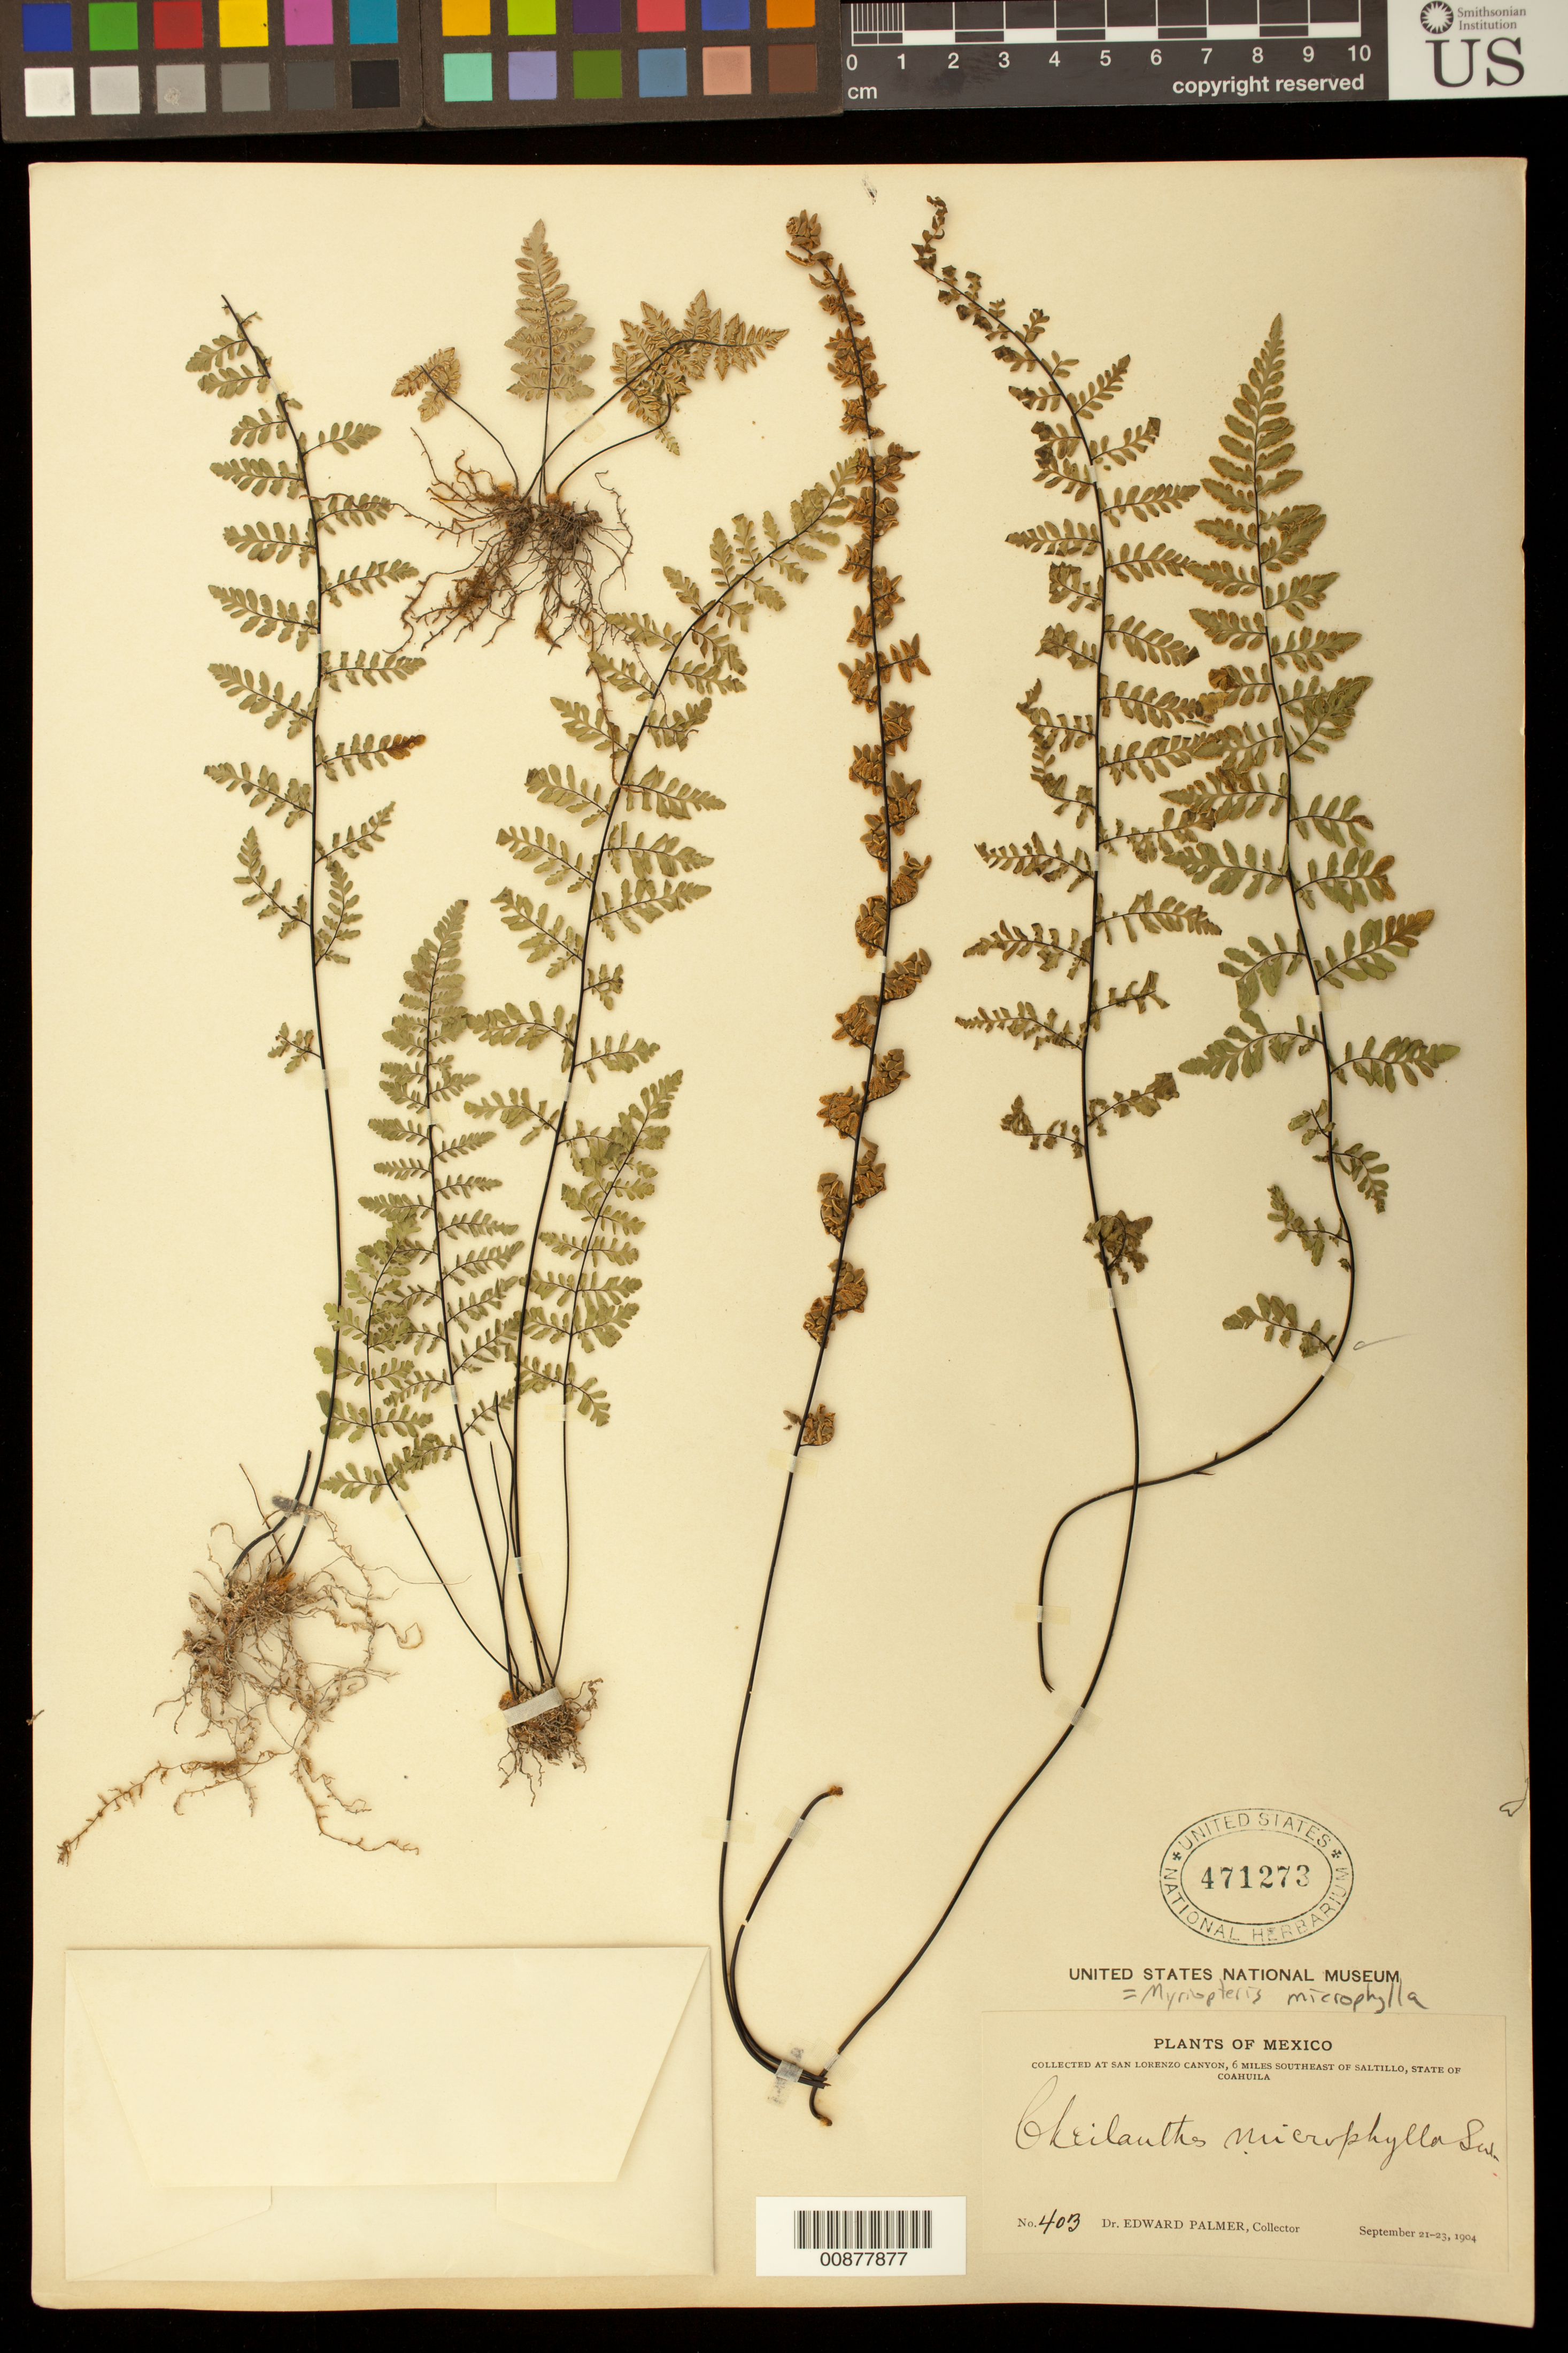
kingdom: Plantae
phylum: Tracheophyta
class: Polypodiopsida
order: Polypodiales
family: Pteridaceae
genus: Myriopteris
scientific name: Myriopteris microphylla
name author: (Sw.) Grusz & Windham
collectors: E. Palmer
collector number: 403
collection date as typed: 21 Sep 1904 to 23 Sep 1904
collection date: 1904-09-21/1904-09-23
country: Mexico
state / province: Coahuila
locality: San Lorenzo Canyon, 6 miles southeast of Saltillo, Coahuila.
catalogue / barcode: US 471273